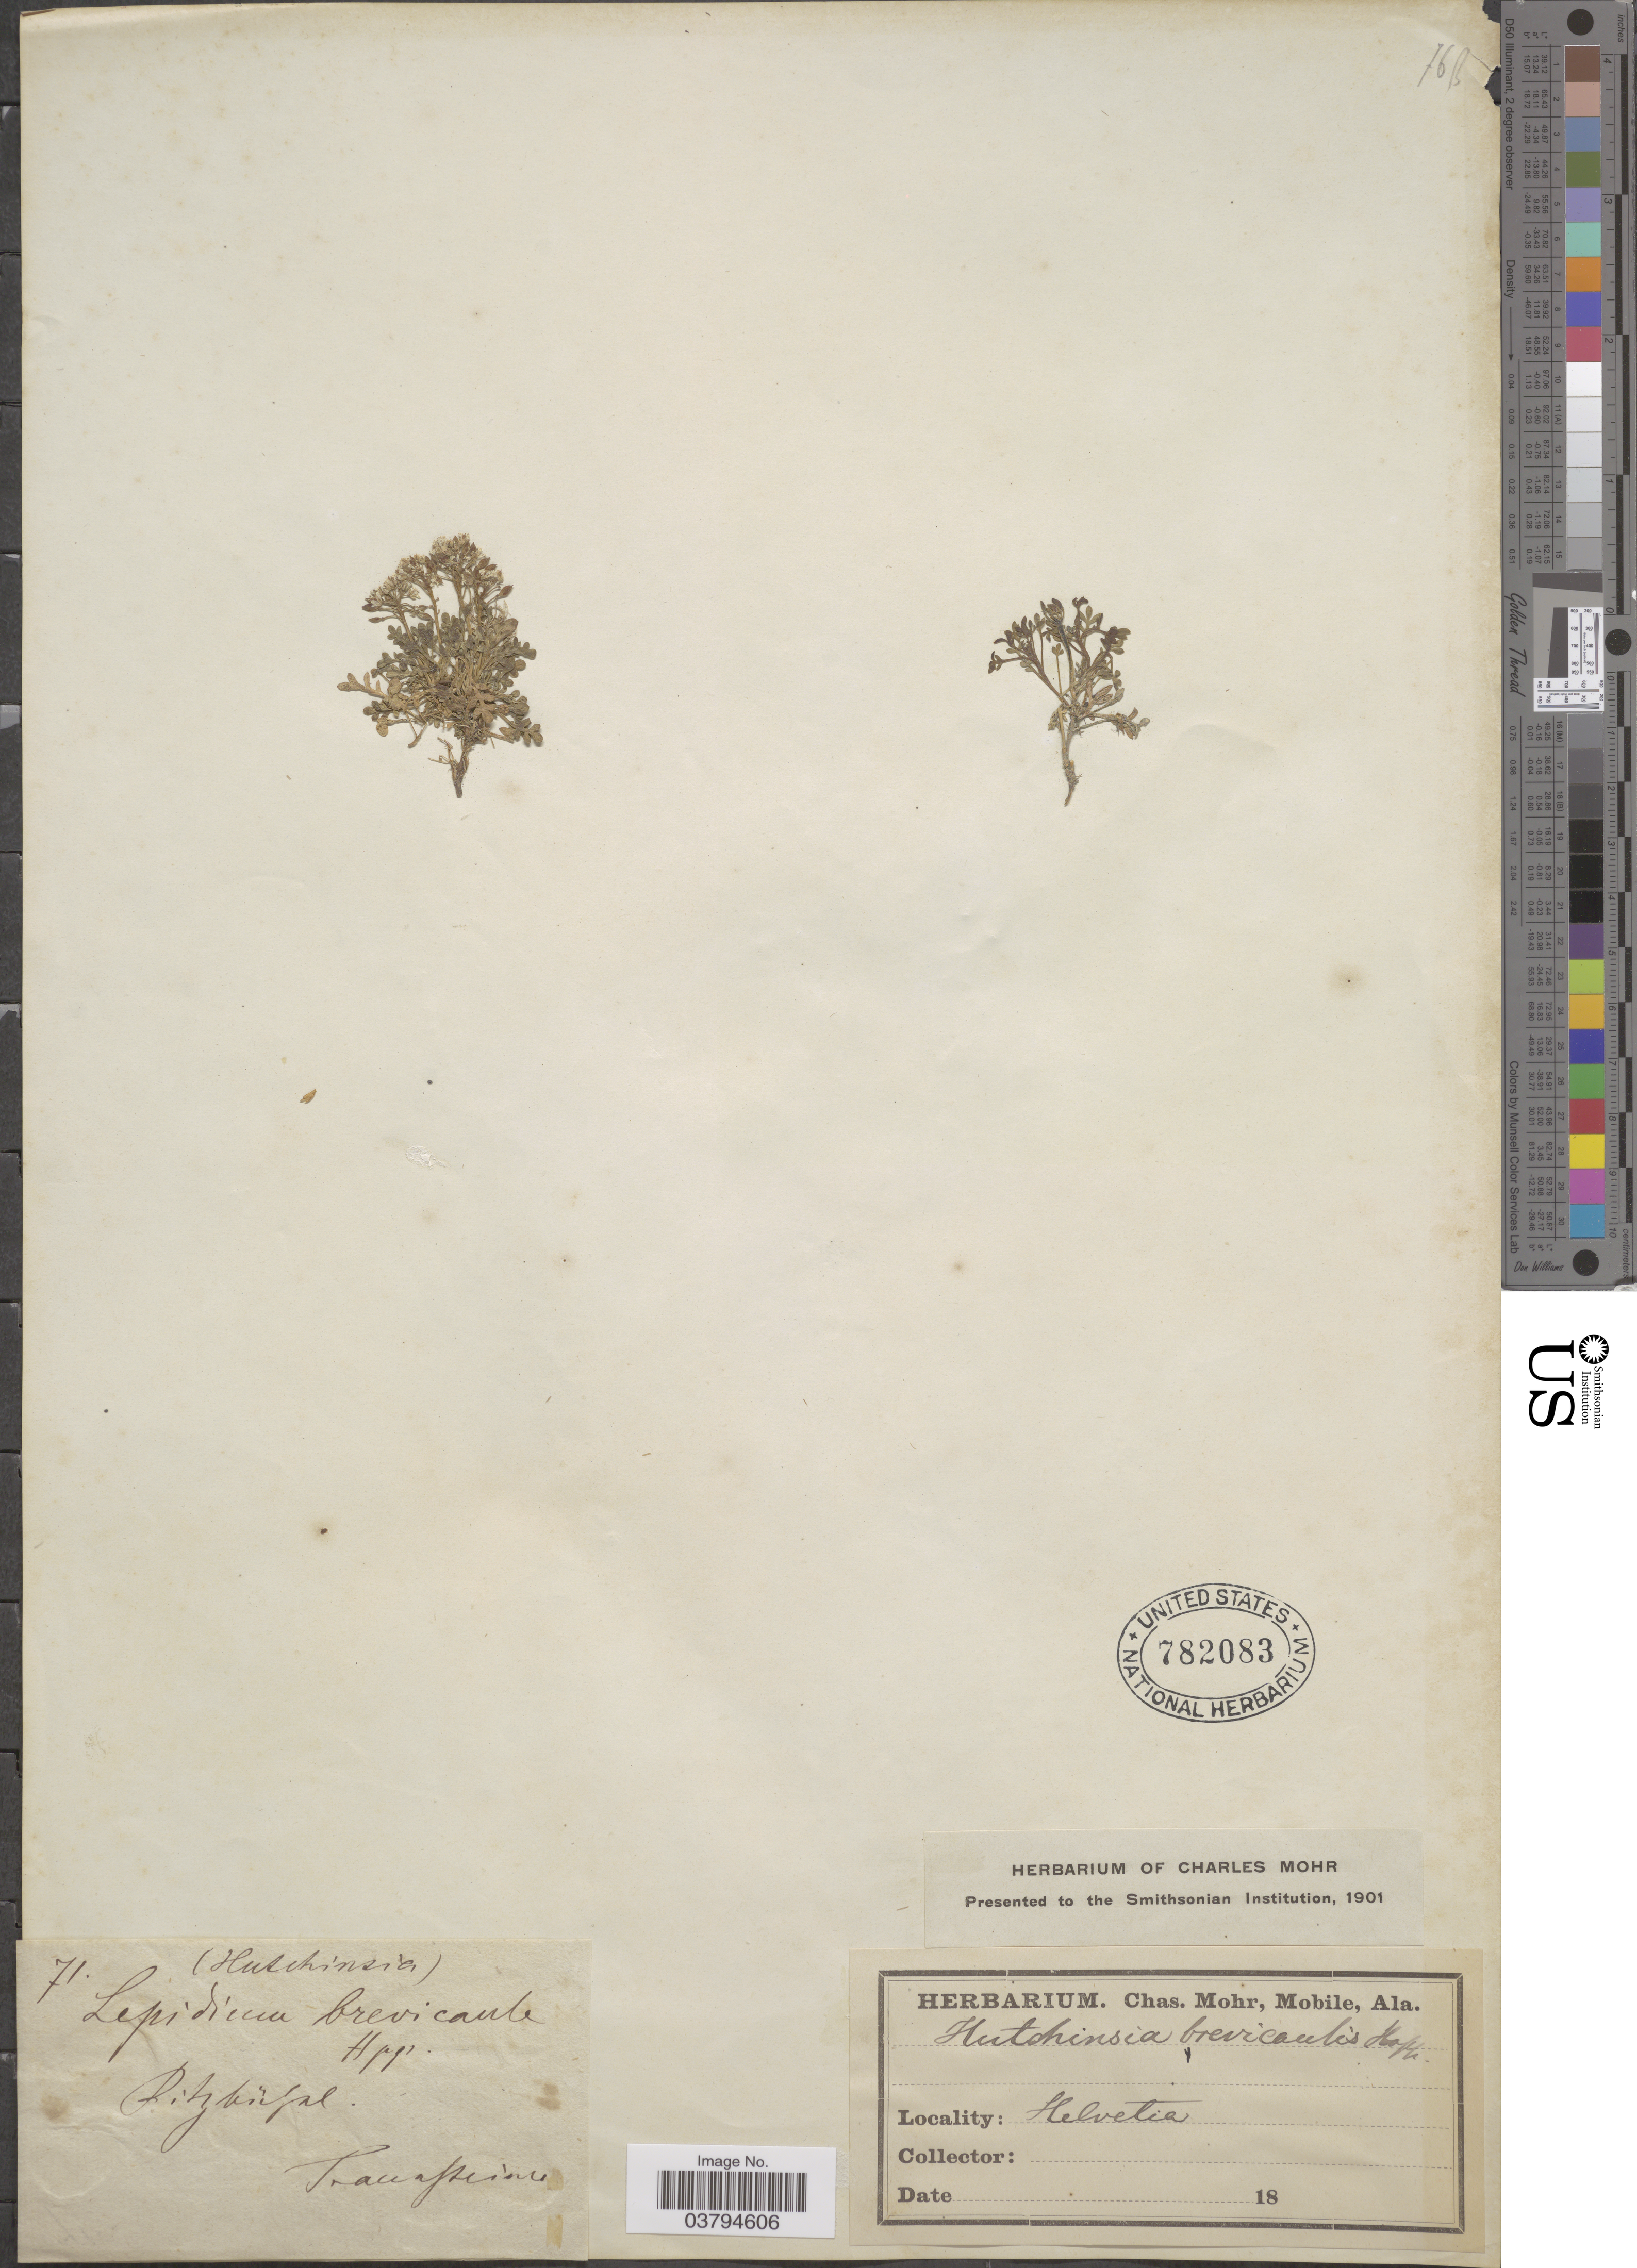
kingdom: Plantae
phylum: Tracheophyta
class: Magnoliopsida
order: Brassicales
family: Brassicaceae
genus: Hutchinsia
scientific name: Hutchinsia brevicaulis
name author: Spreng.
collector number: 71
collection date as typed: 18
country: Switzerland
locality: Helvetia. Ritjknigal [interpreted].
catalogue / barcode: US 782083